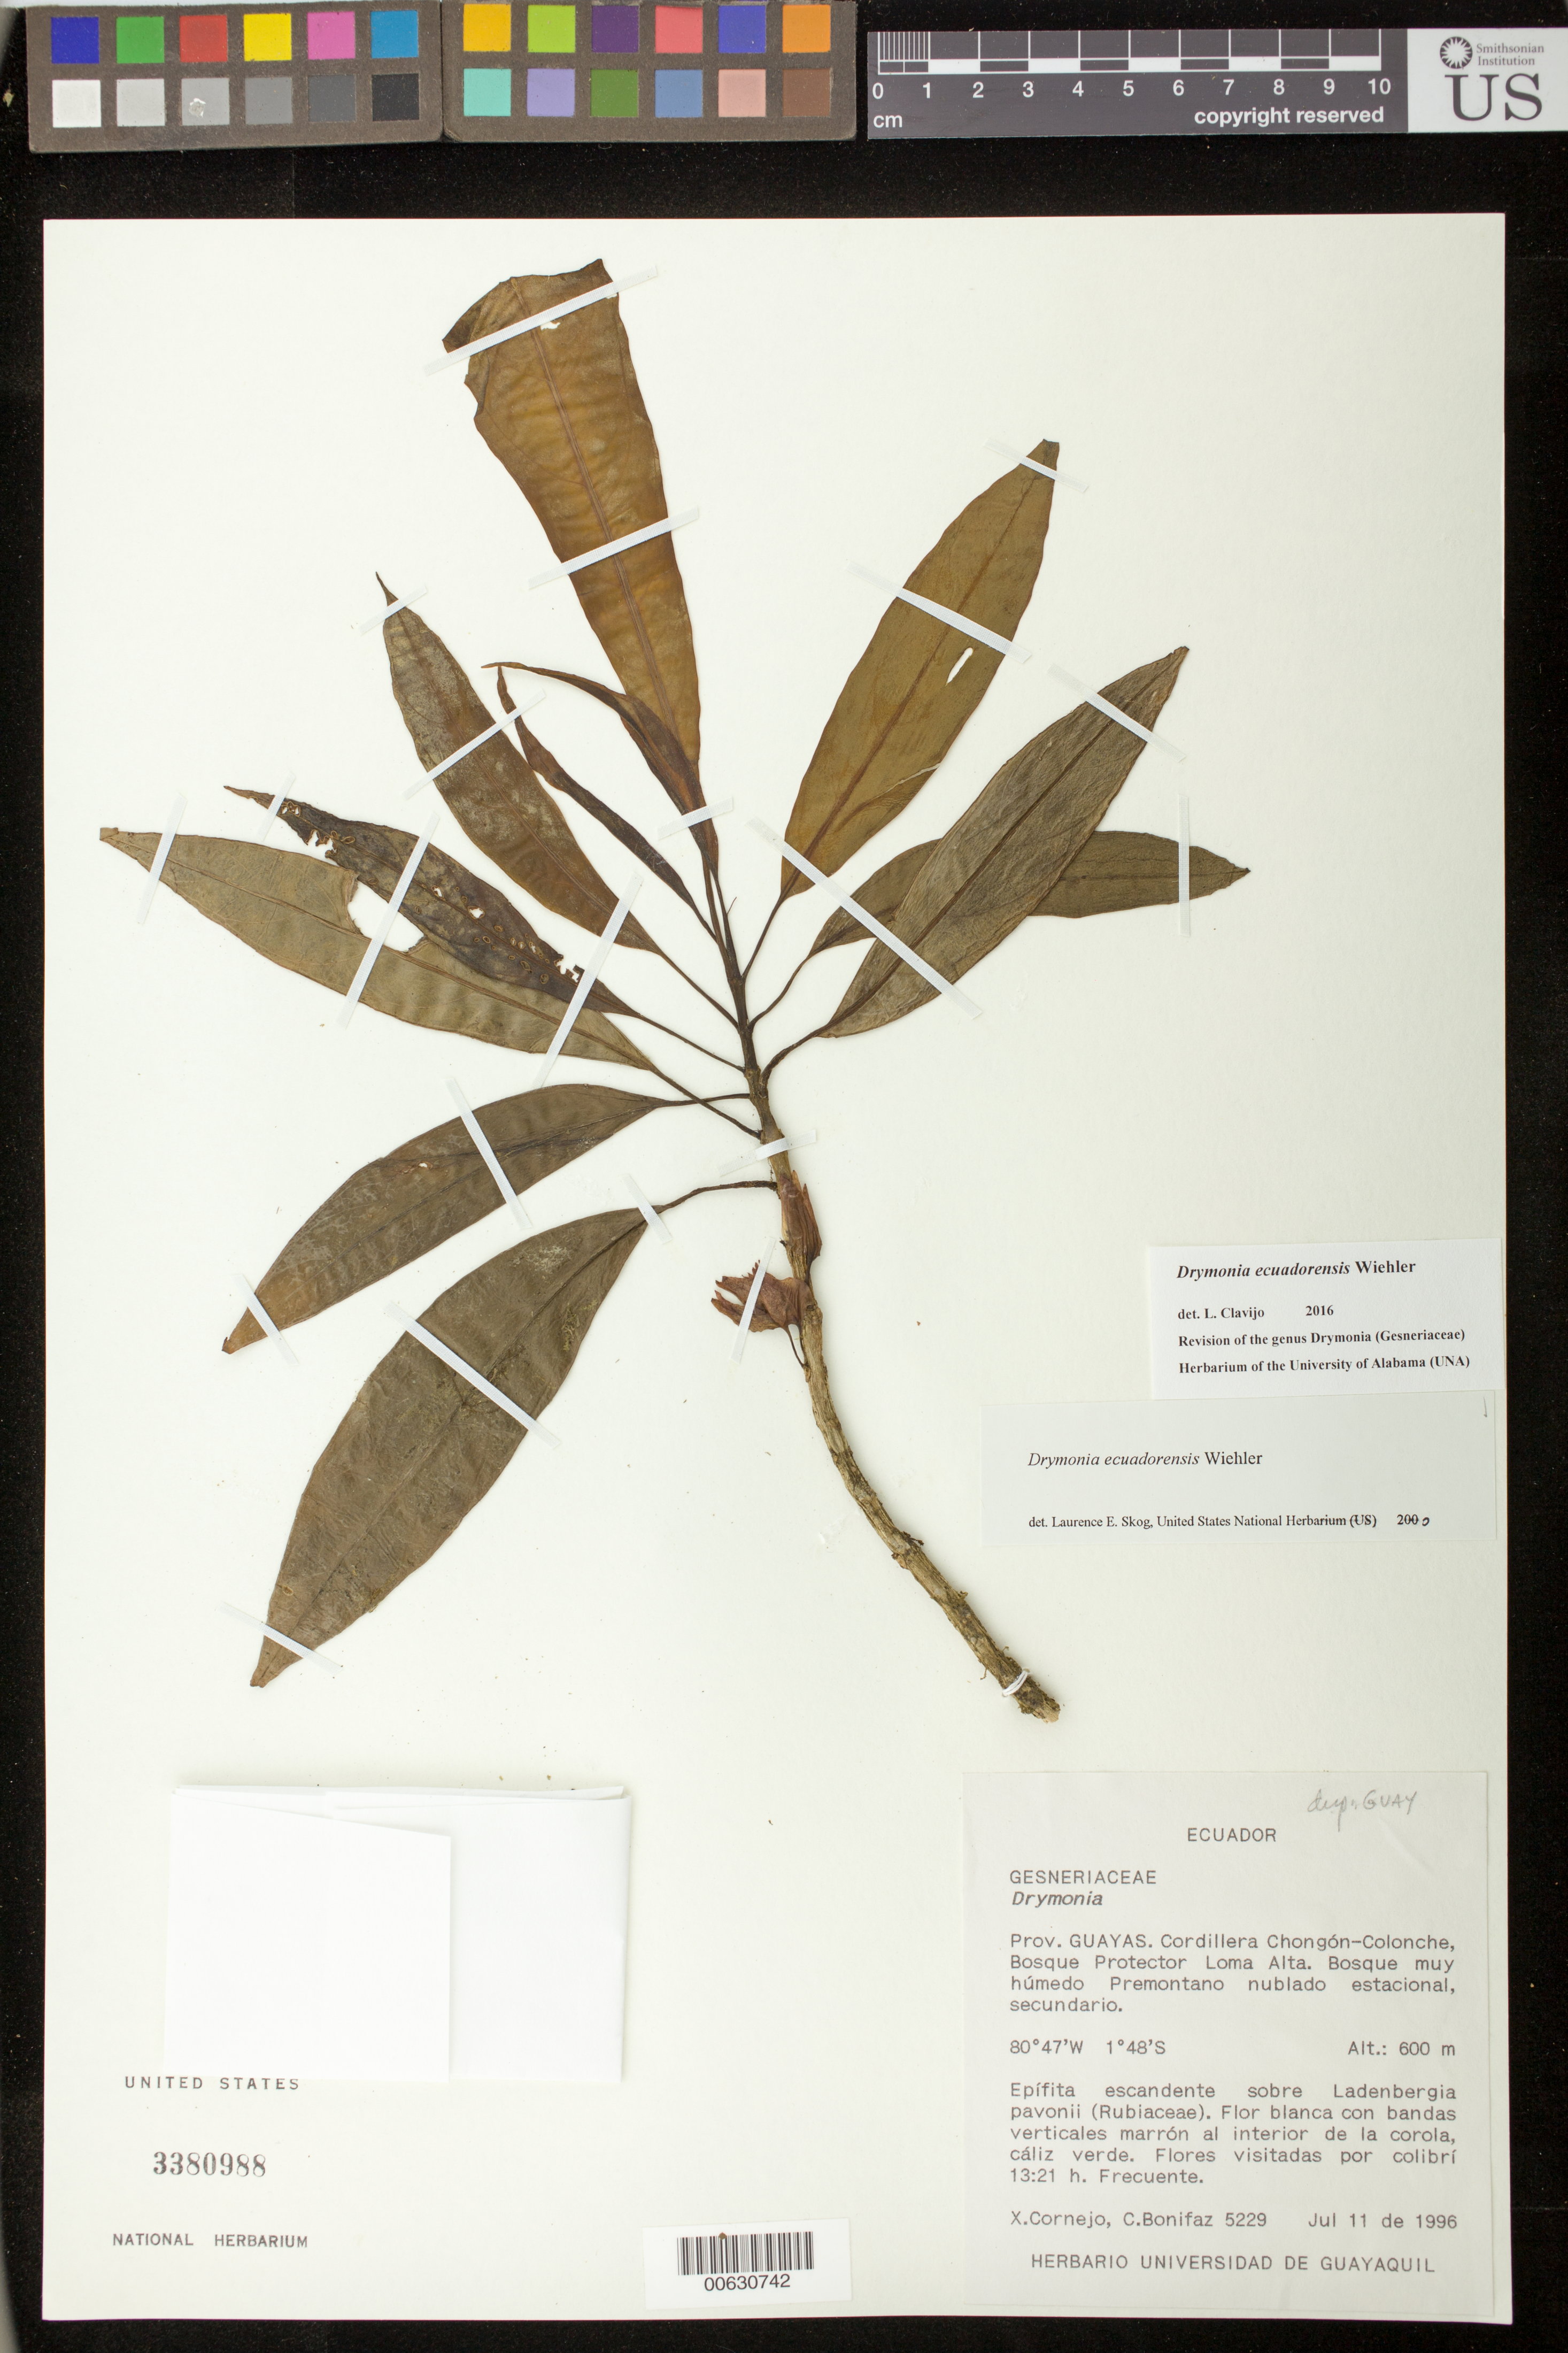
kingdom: Plantae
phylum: Tracheophyta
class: Magnoliopsida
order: Lamiales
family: Gesneriaceae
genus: Drymonia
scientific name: Drymonia ecuadorensis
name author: Wiehler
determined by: Skog, Laurence E.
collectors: X. F. Cornejo & C. Bonifaz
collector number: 5229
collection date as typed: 11 Jul 1996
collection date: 1996-07-11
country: Ecuador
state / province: Guayas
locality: Cordillera Chongón-Colonche, Bosque Protector Loma Alta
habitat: Bosque muy húmedo premontano nublado estacional, secundario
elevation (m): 600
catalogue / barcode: US 3380988